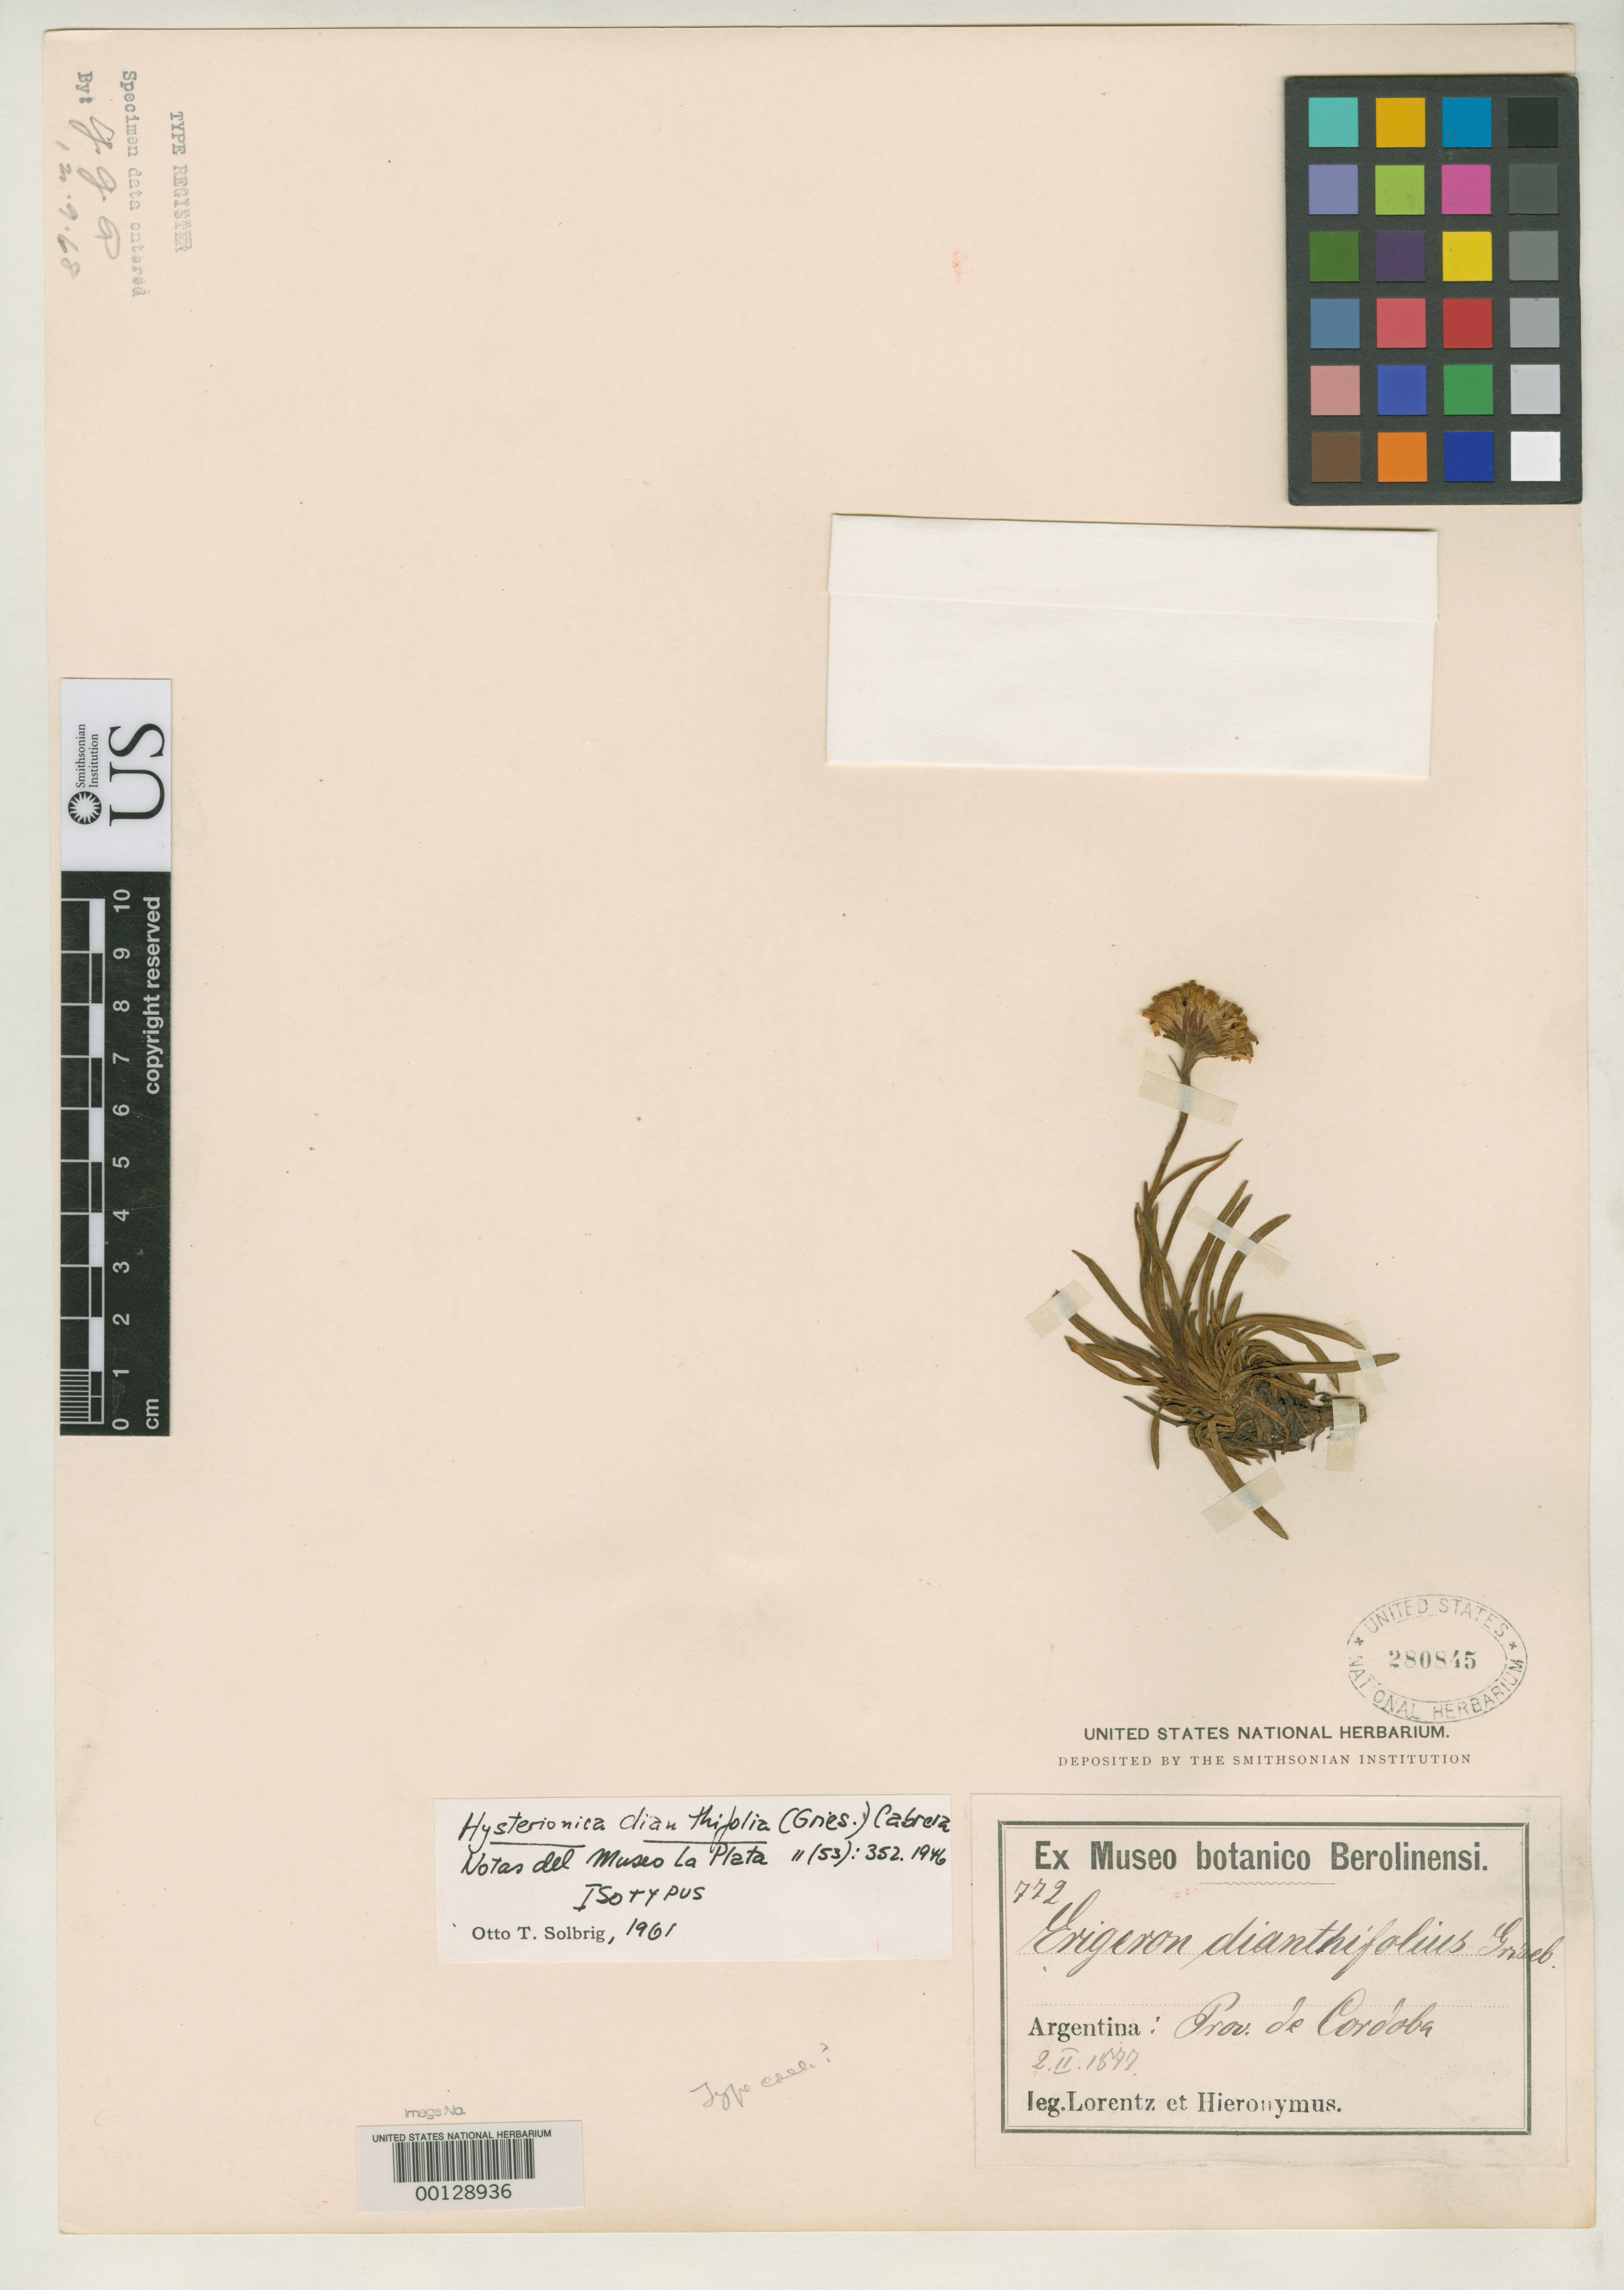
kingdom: Plantae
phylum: Tracheophyta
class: Magnoliopsida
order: Asterales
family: Asteraceae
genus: Erigeron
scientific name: Erigeron dianthifolius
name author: Griseb.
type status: Isotype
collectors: P. G. Lorentz & G. H. Hieronymus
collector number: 772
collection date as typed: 02 Feb 1877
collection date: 1877-02-02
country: Argentina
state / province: Córdoba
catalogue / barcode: US 280845